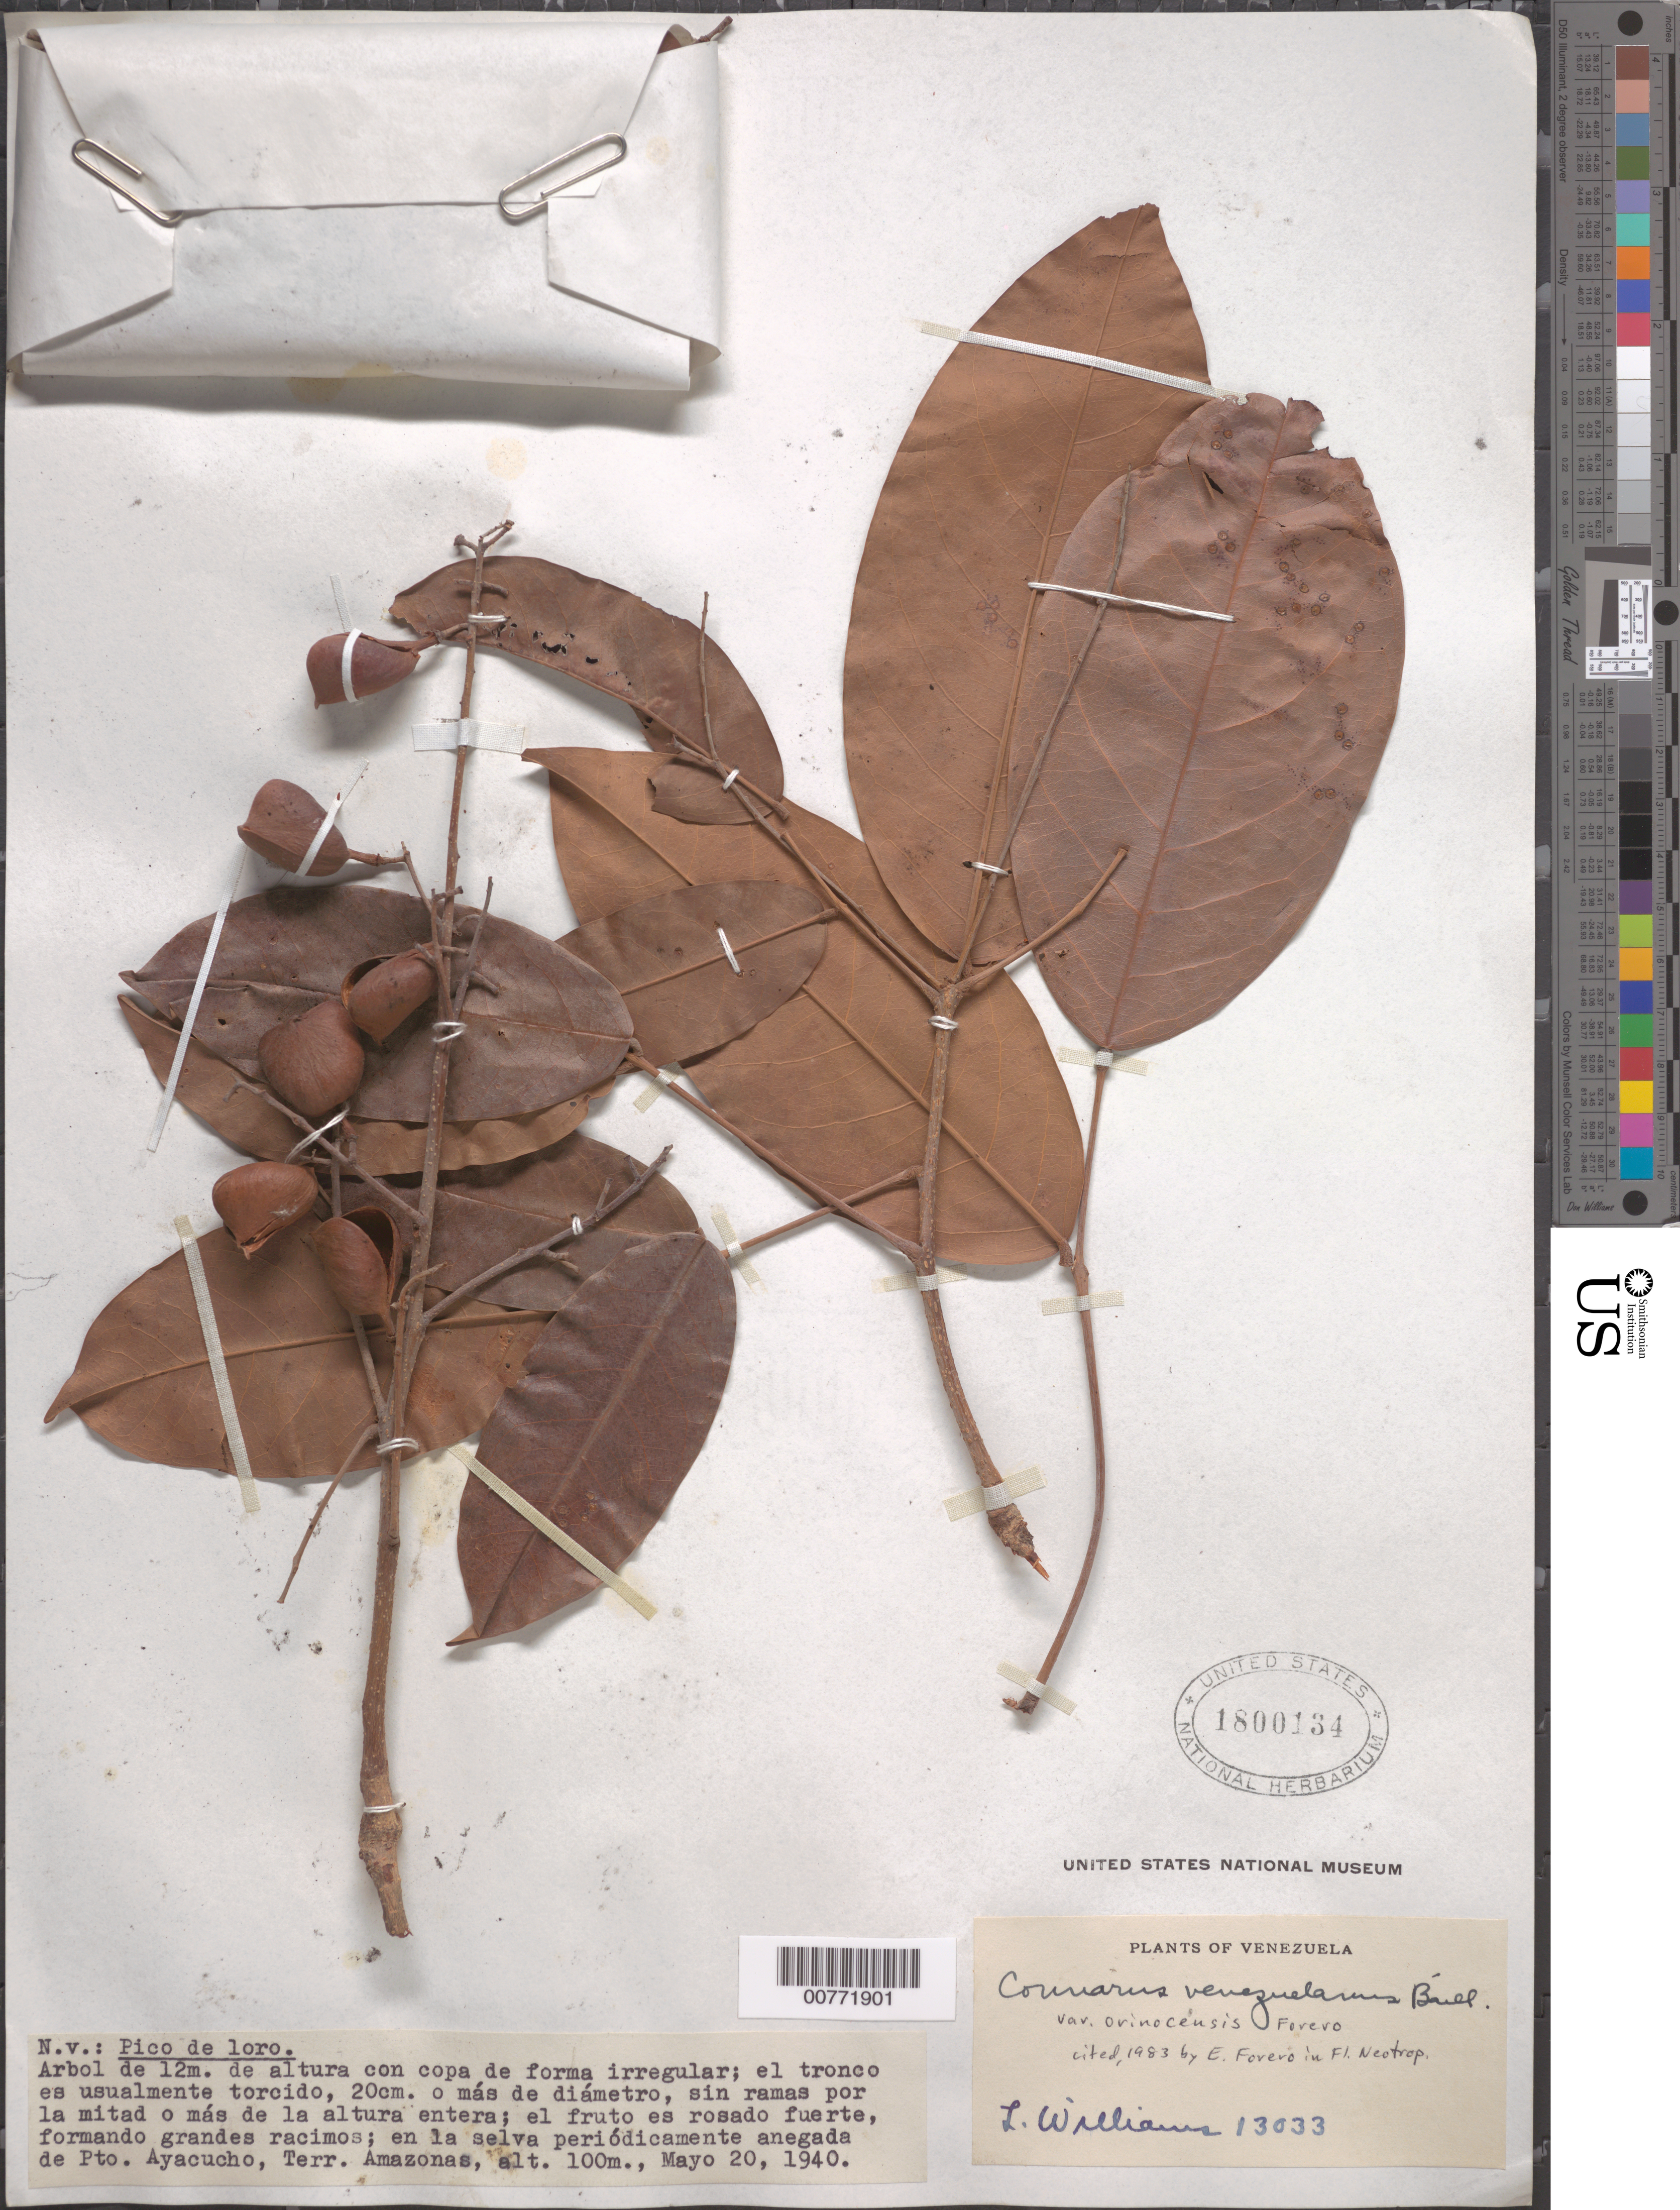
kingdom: Plantae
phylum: Tracheophyta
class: Magnoliopsida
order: Oxalidales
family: Connaraceae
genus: Connarus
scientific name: Connarus venezuelanus var. orinocensis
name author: Forero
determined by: Forero, E.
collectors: Ll. Williams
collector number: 13033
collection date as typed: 20-May-40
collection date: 1940-05-20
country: Venezuela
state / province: Amazonas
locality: Puerto Ayacucho, El Bagre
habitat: Selva periódicamente anegada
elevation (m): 100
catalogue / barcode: US 1800134